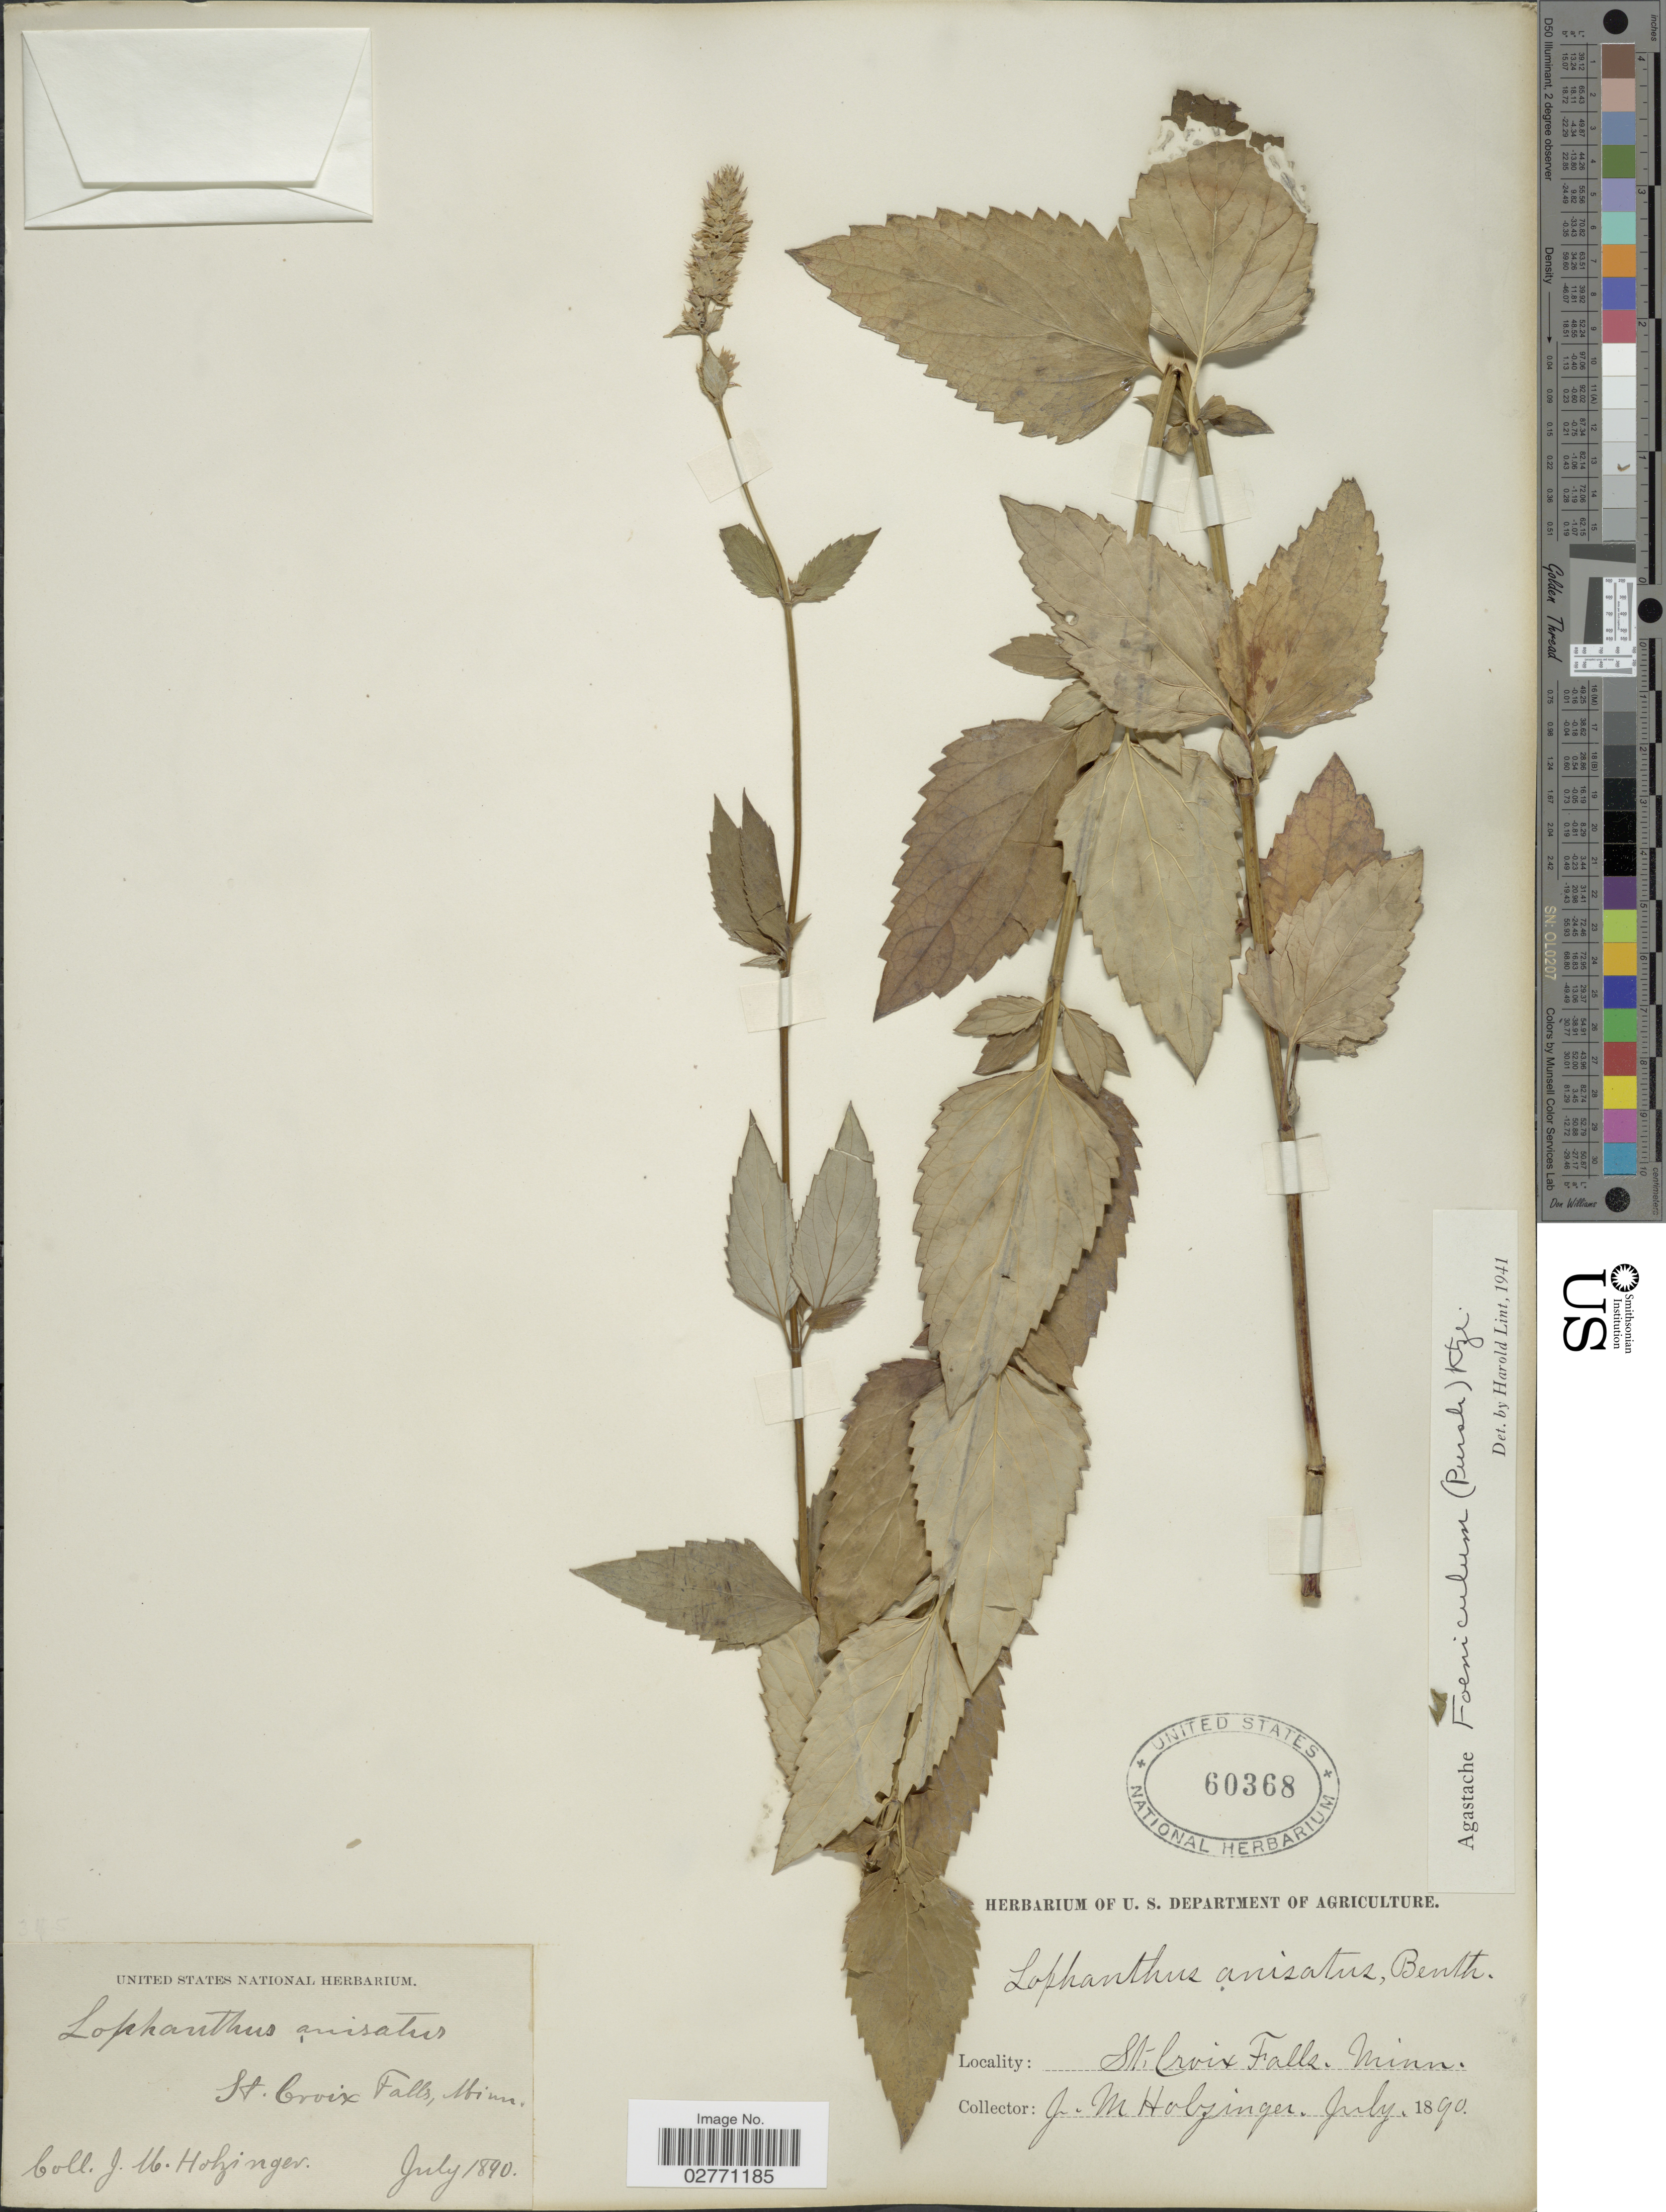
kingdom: Plantae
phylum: Tracheophyta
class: Magnoliopsida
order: Lamiales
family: Lamiaceae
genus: Agastache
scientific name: Agastache foeniculum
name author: (Pursh) Kuntze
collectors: J. M. Holzinger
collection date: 1890-07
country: United States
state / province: Minnesota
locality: St. Croix Falls, Minn.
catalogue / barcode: US 60368